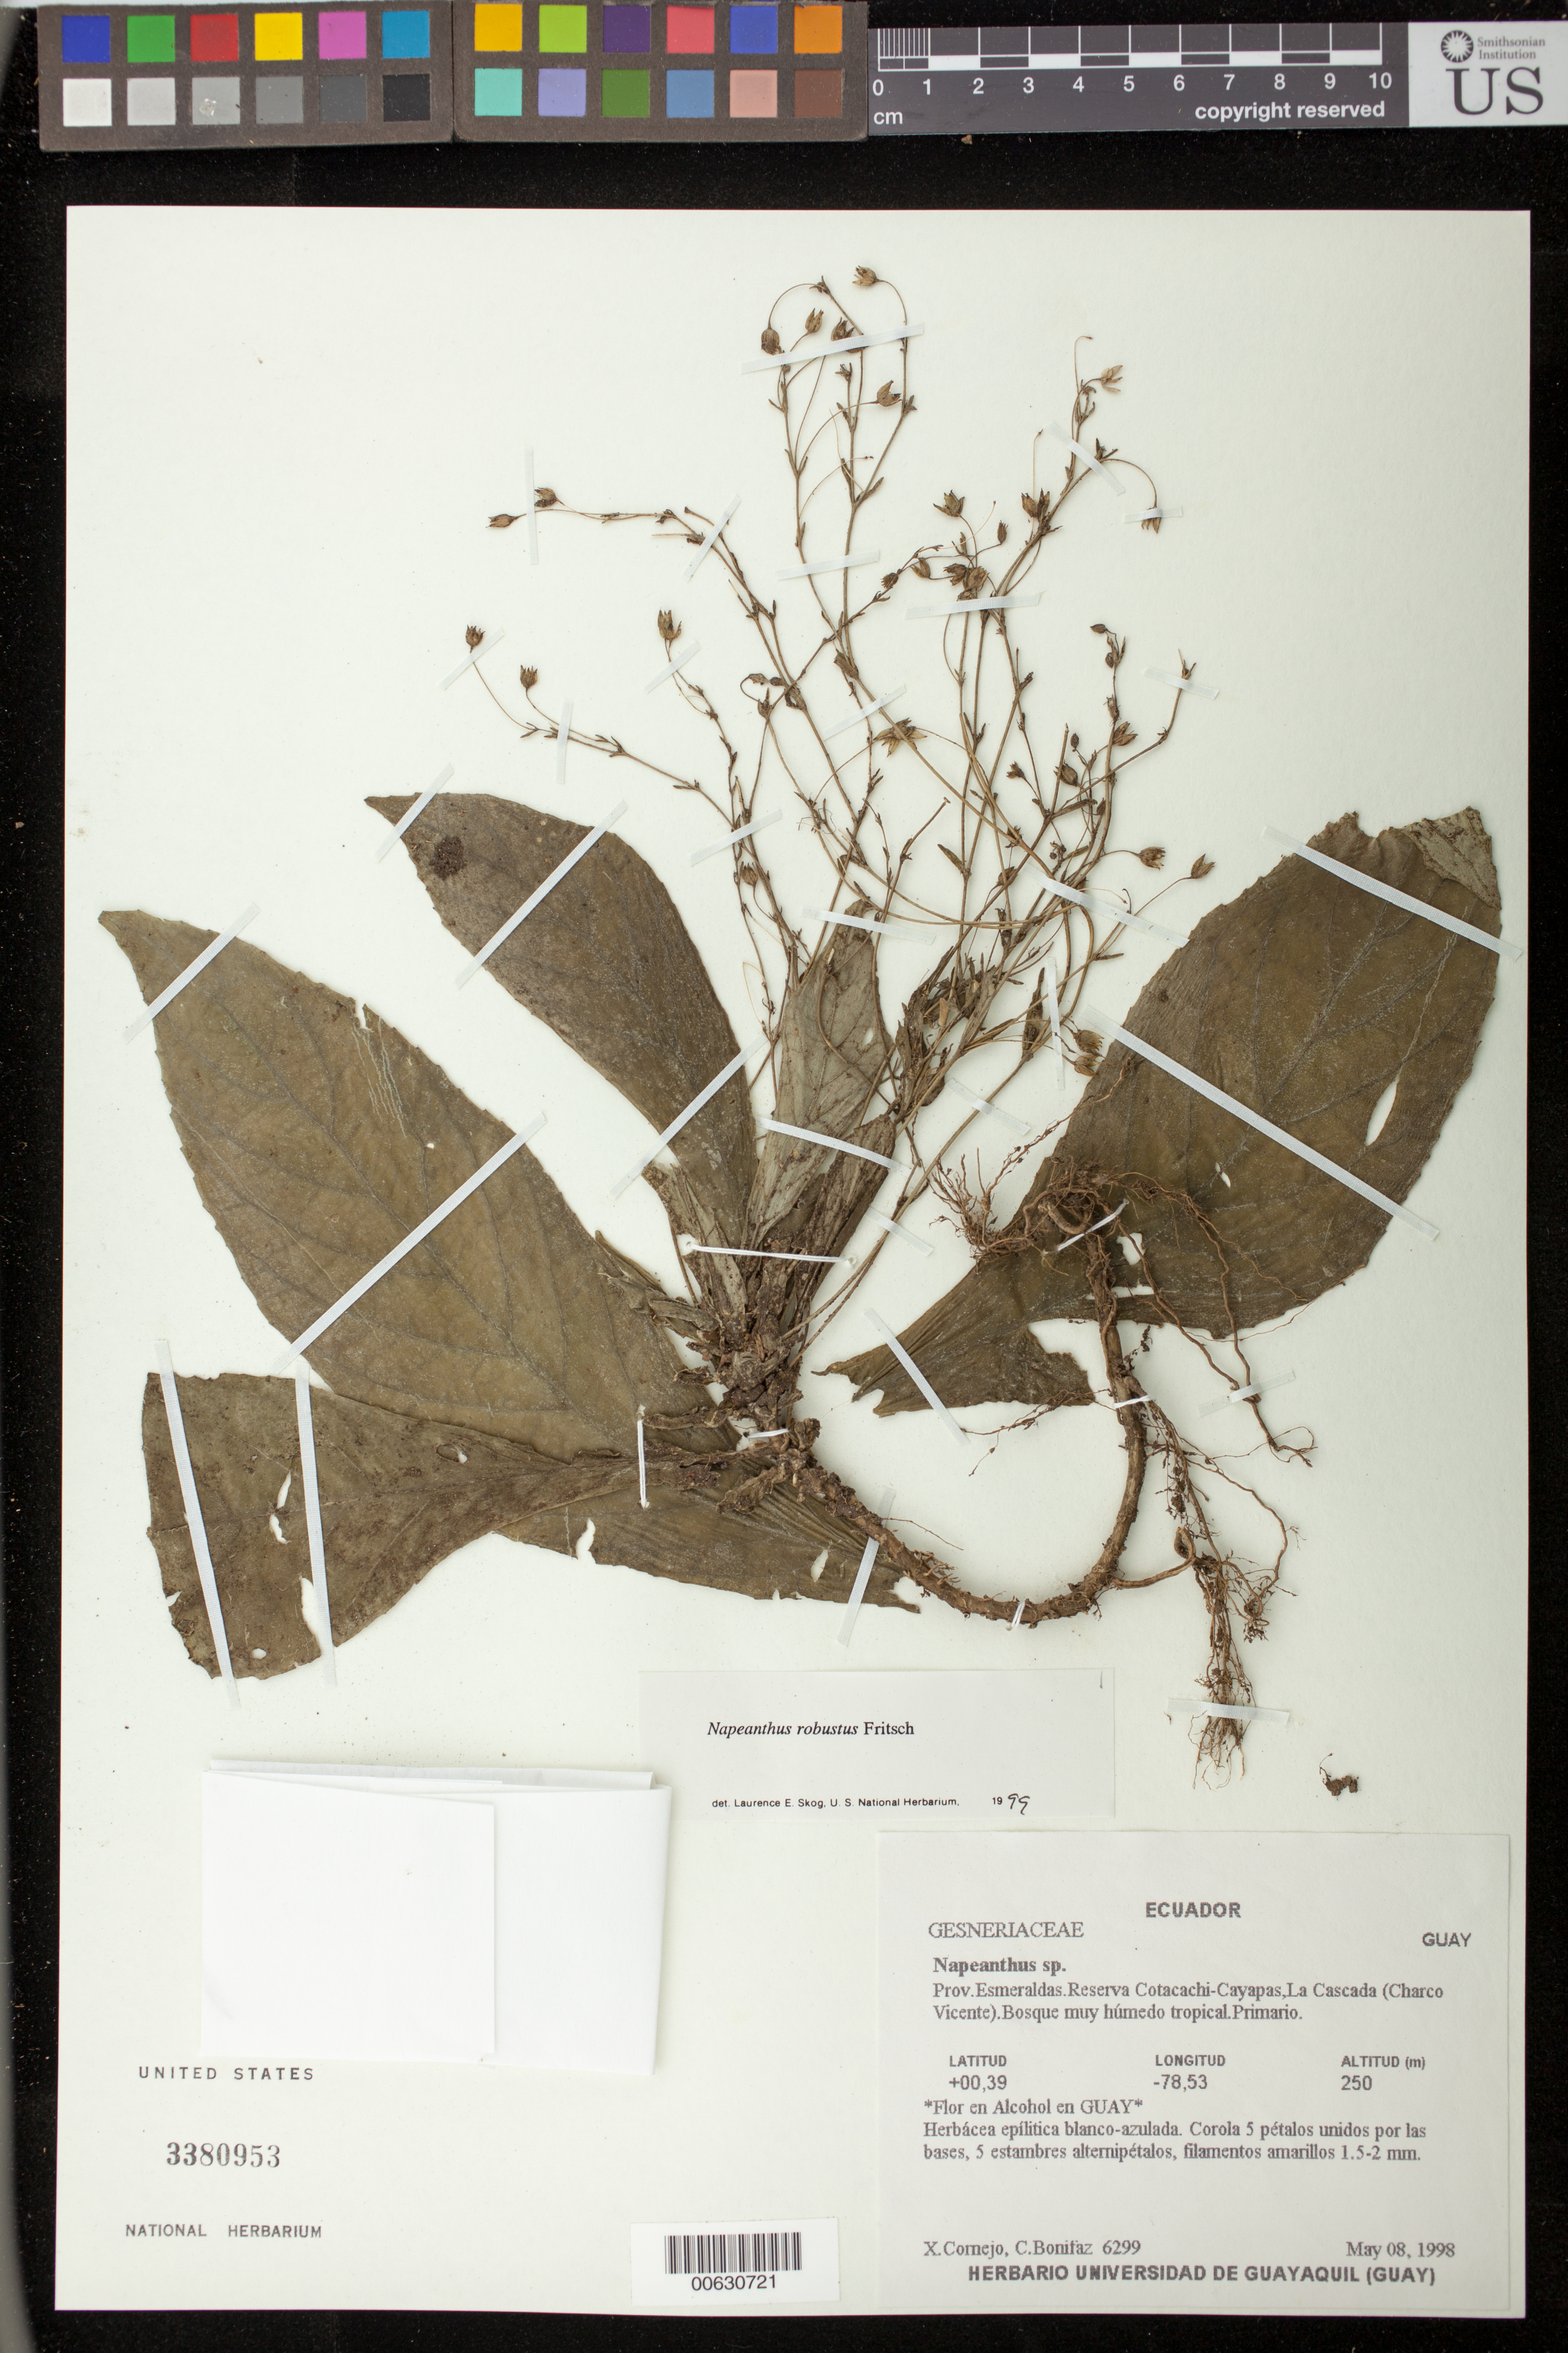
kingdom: Plantae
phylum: Tracheophyta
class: Magnoliopsida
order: Lamiales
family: Gesneriaceae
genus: Napeanthus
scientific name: Napeanthus robustus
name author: Fritsch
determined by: Skog, Laurence E.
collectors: X. F. Cornejo & C. Bonifaz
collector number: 6299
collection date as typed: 08 May 1998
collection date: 1998-05-08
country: Ecuador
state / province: Esmeraldas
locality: Reserva Cotacachi-Cayapas, La Cascada (Charco Vicente)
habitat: Bosque muy húmedo tropical, primario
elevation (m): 250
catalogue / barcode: US 3380953